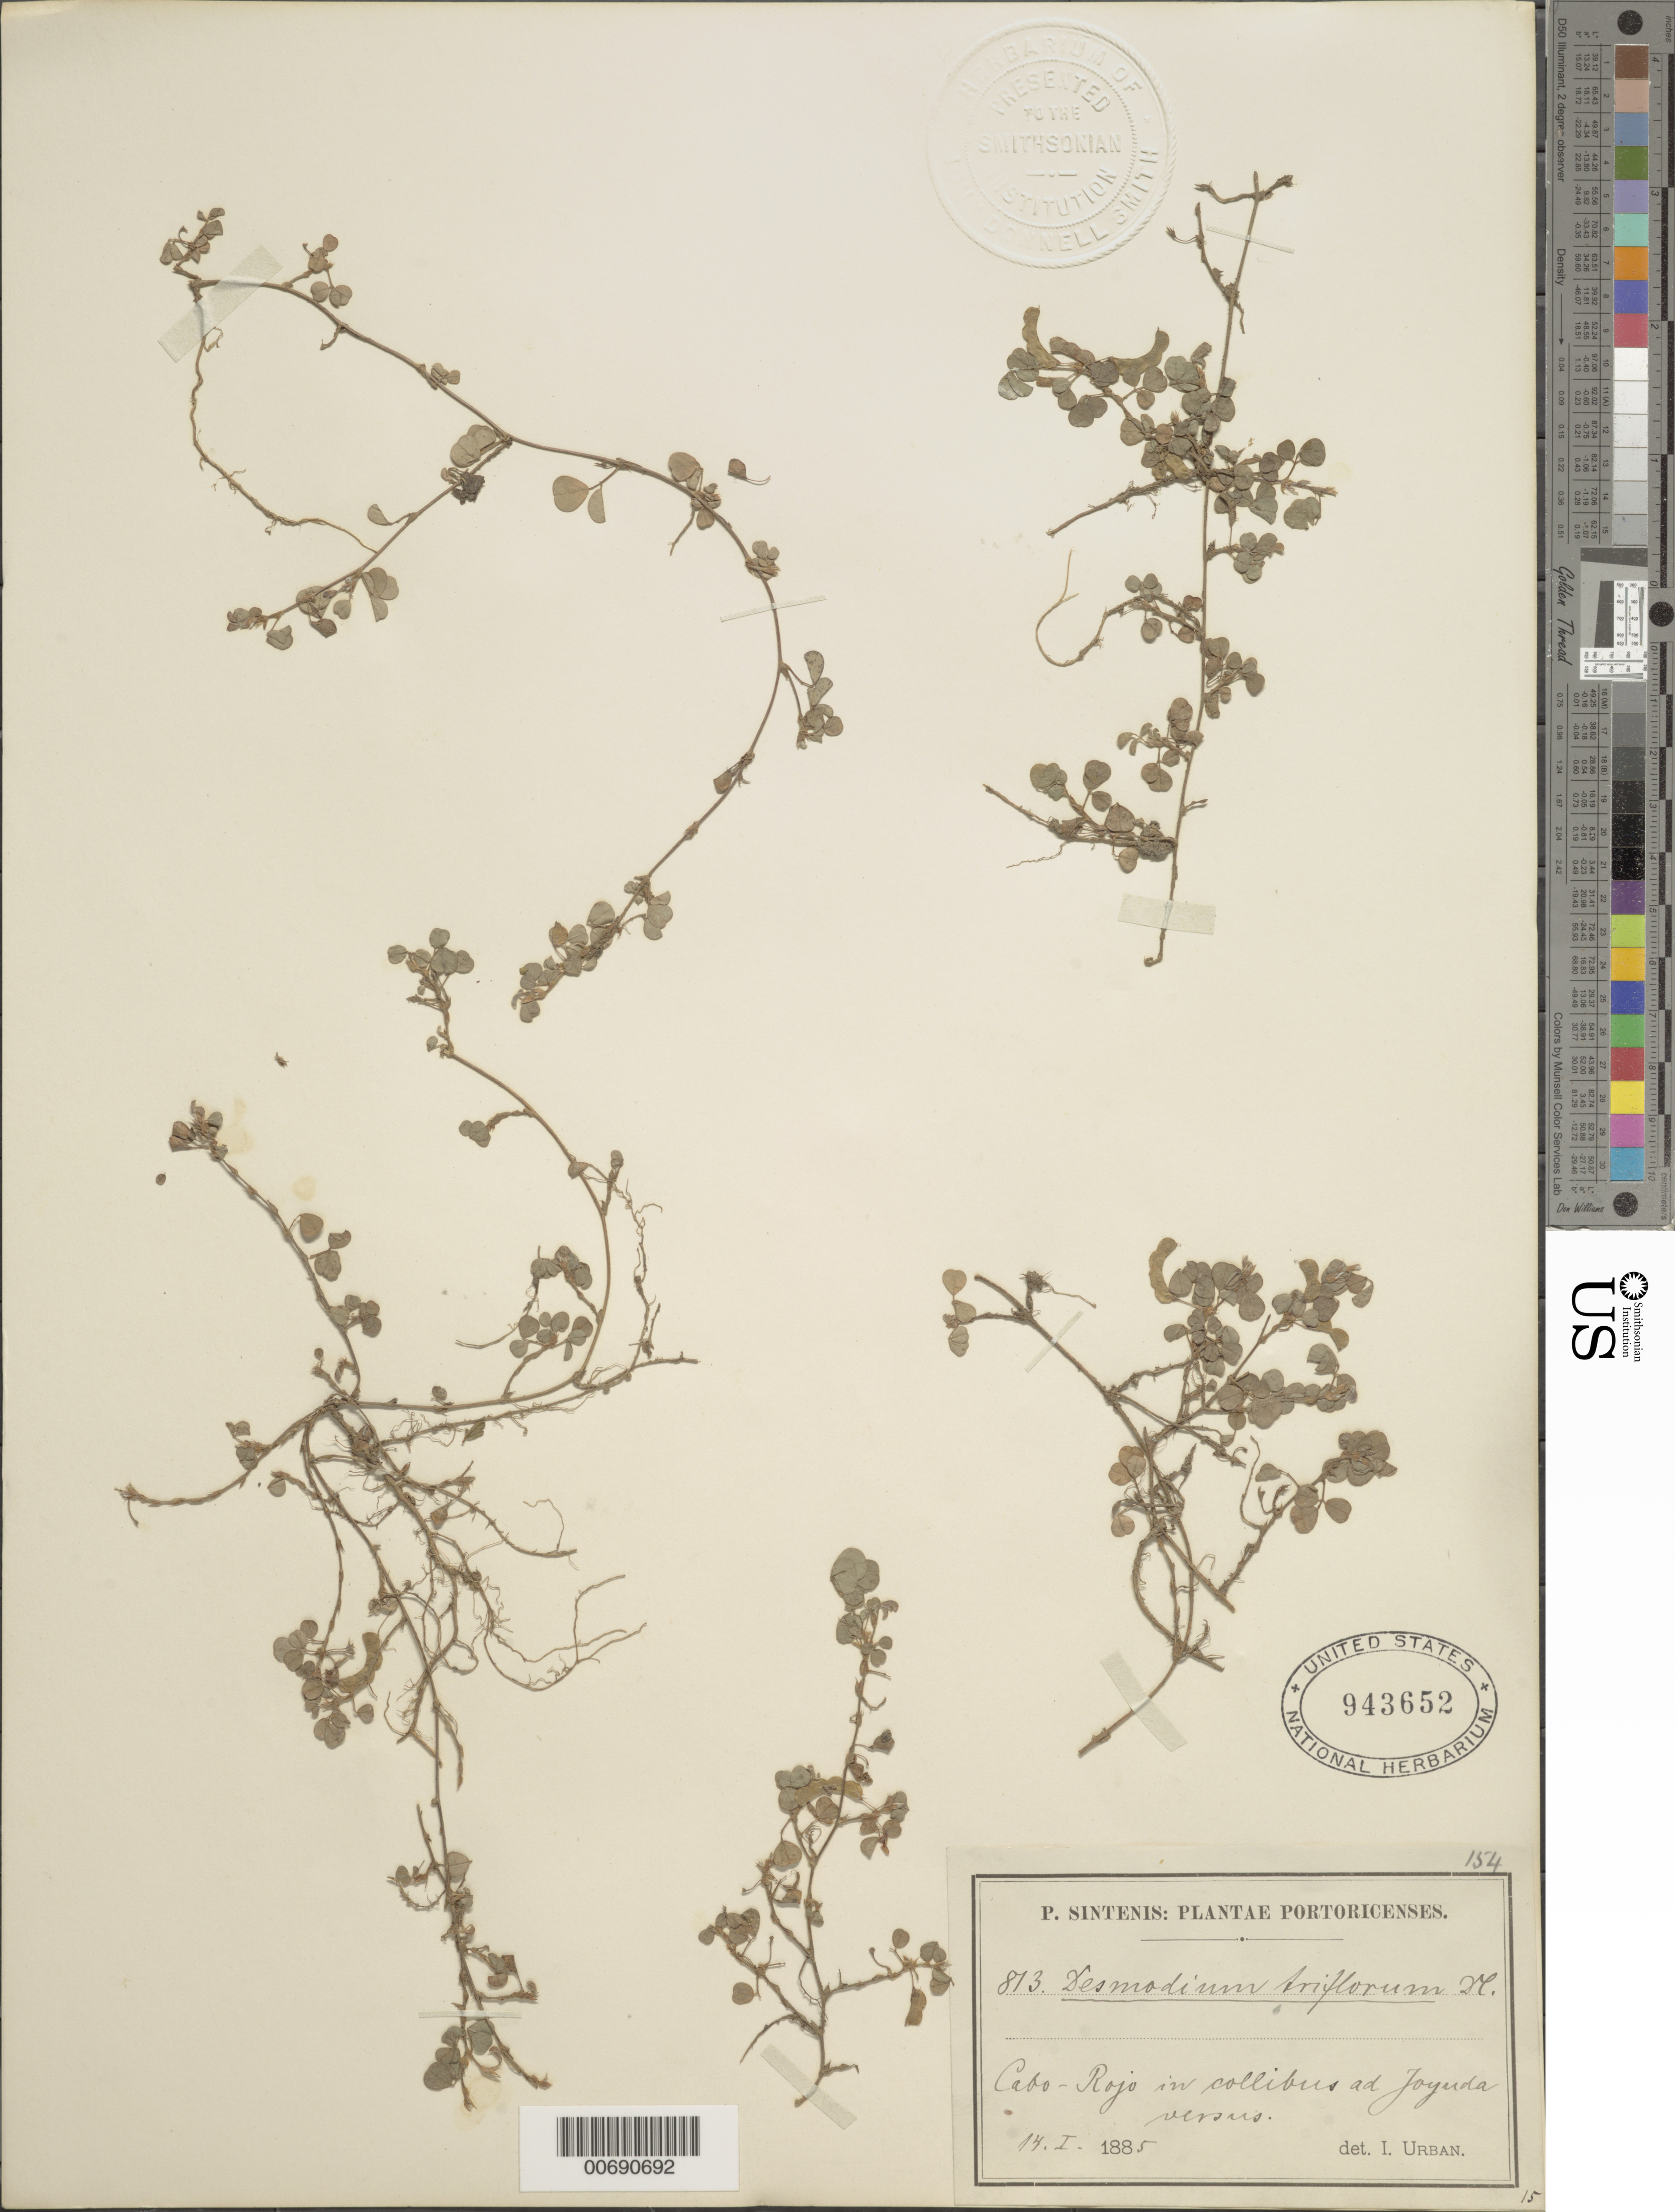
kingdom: Plantae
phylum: Tracheophyta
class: Magnoliopsida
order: Fabales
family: Fabaceae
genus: Grona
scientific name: Grona triflora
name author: (L.) H. Ohashi & K. Ohashi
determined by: Strong, Mark T., (BOT), Smithsonian Institution - National Museum of Natural History (UNITED STATES)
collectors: P. Sintenis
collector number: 813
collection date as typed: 14 Jan 1885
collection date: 1885-01-14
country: Puerto Rico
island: Greater Antilles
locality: Cabo Rojo.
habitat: in collibus ad Joyuda versus.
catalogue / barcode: US 943652